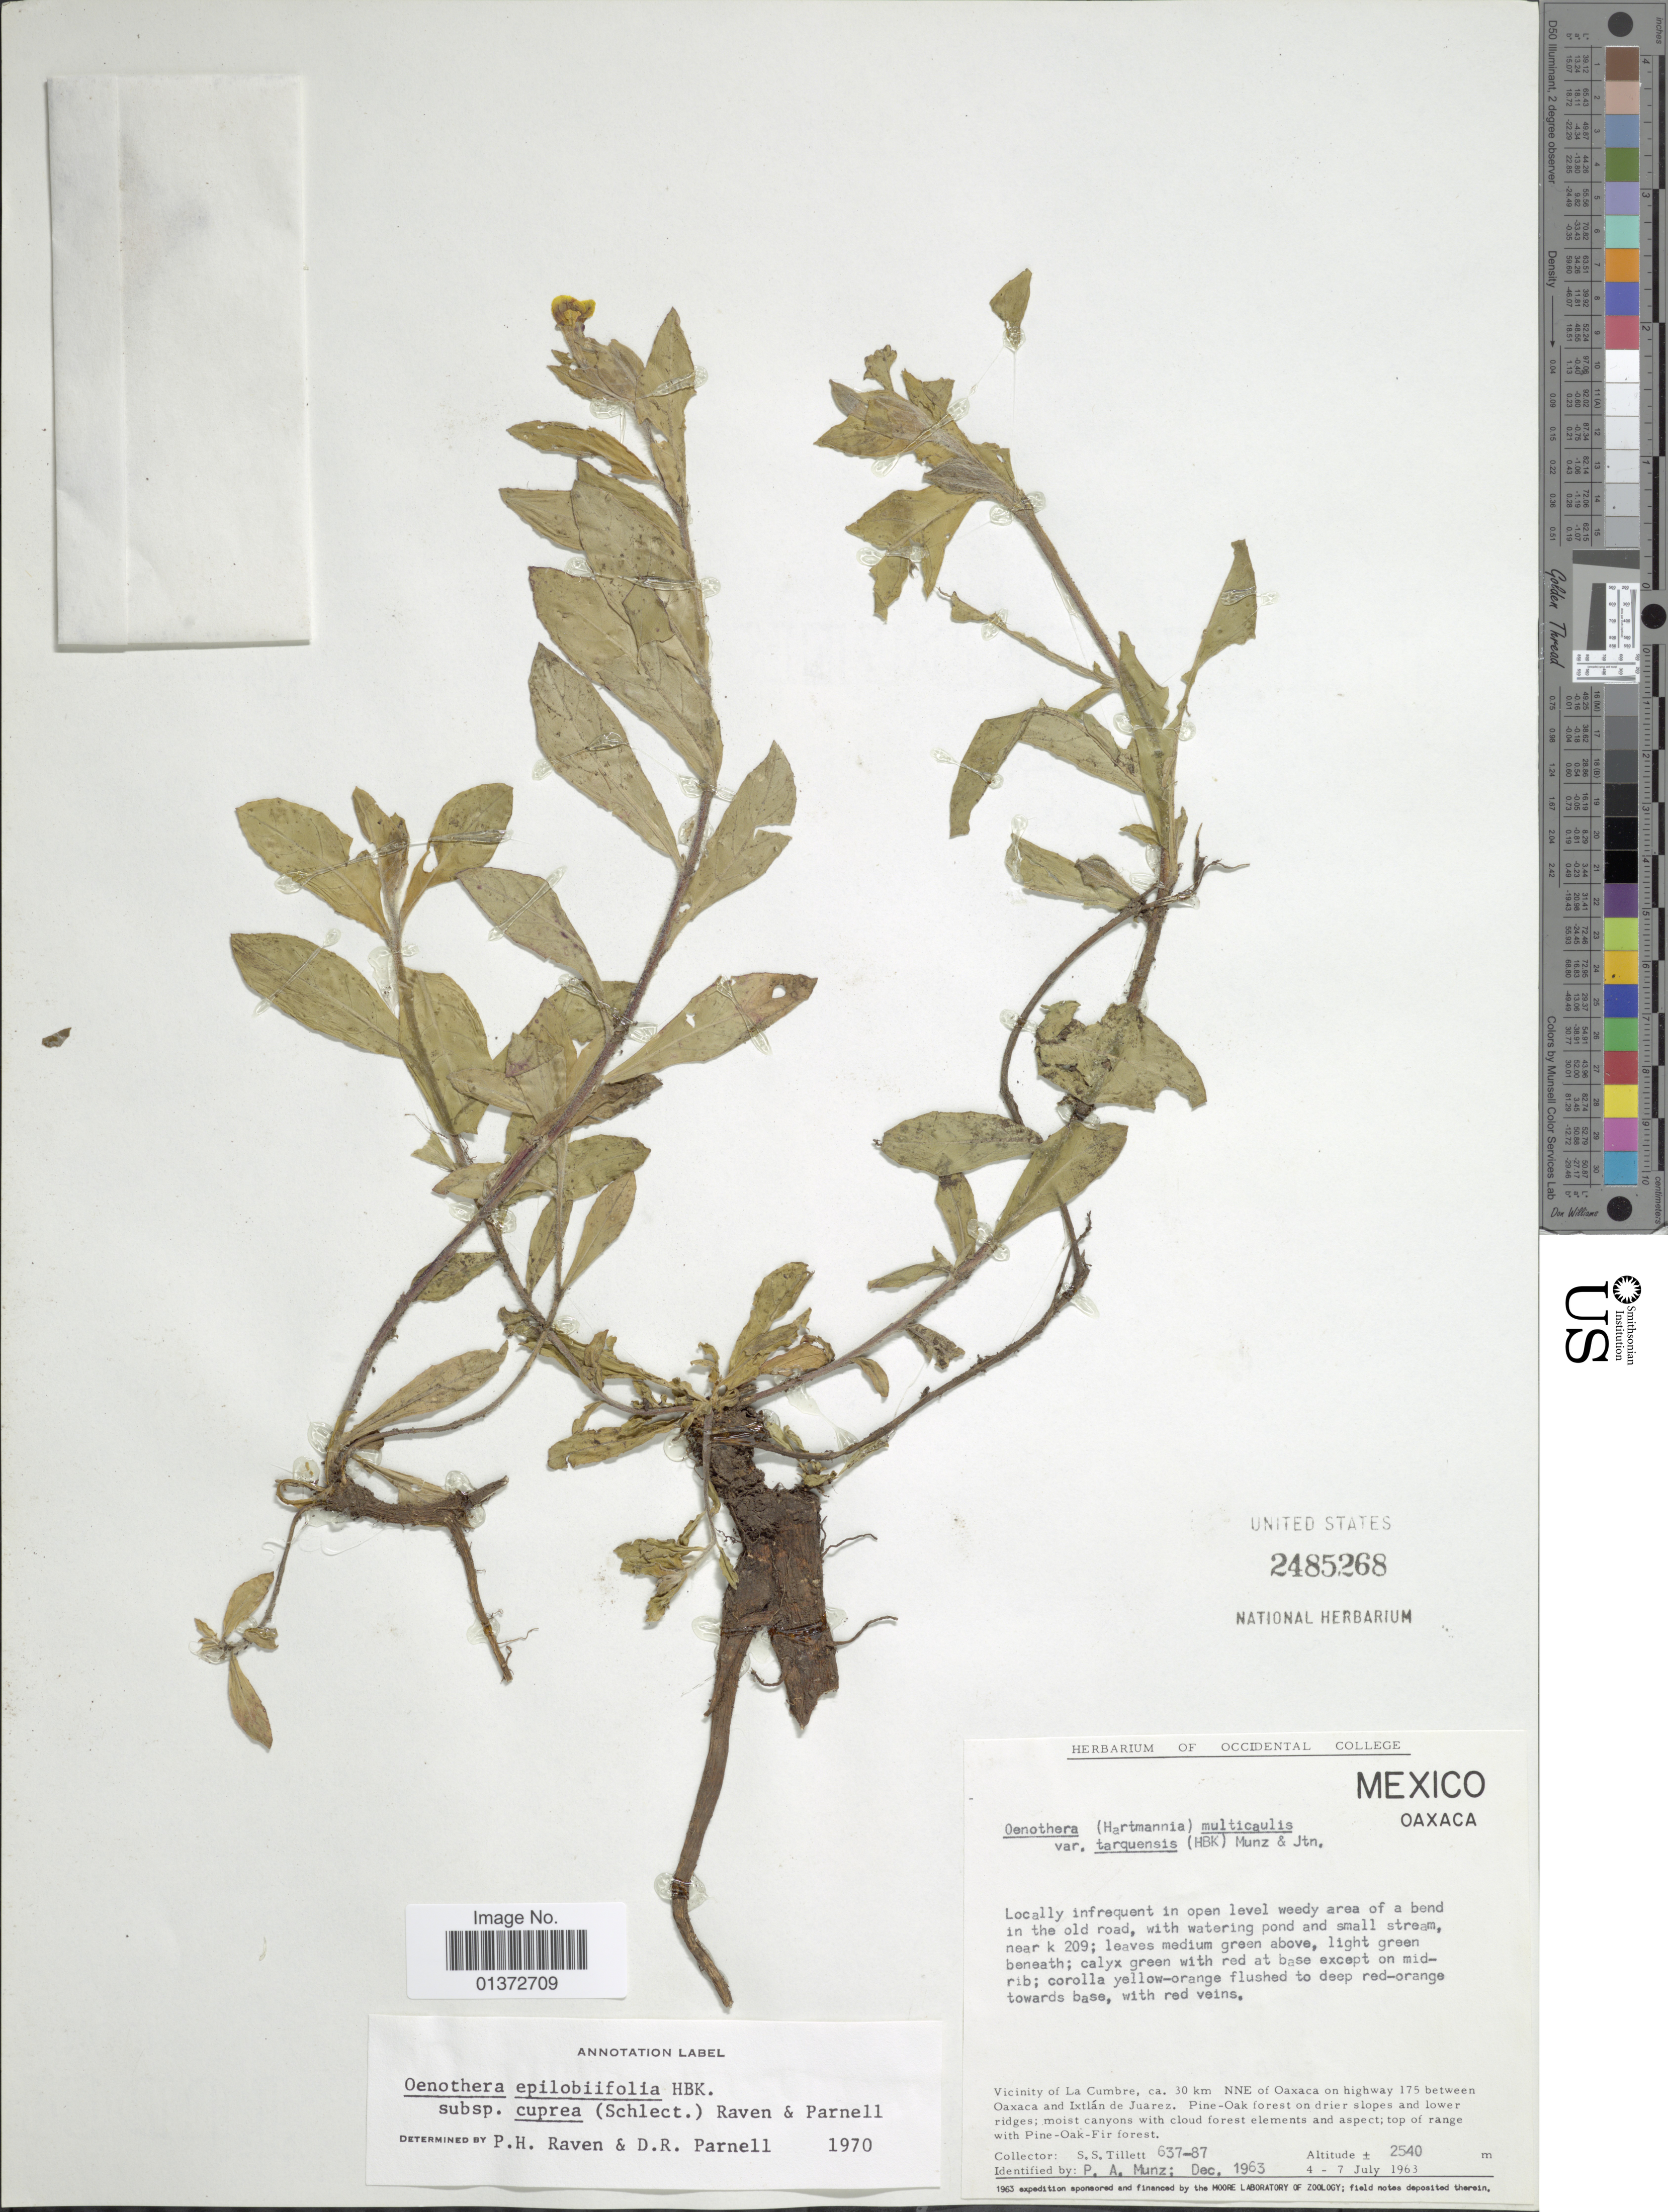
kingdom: Plantae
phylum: Tracheophyta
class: Magnoliopsida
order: Myrtales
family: Onagraceae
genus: Oenothera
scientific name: Oenothera epilobiifolia subsp. cuprea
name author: (Schltdl.) P.H. Raven & D.R. Parn.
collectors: S. S. Tillett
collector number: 637-87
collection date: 1963-07-04/1963-07-07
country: Mexico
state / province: Oaxaca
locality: Vicinity of La Cumbre, ca. 30 km NNE of Oaxaca on highway 175 between Oaxaca and Ixtlán de Juarez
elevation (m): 2540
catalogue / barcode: US 2485268